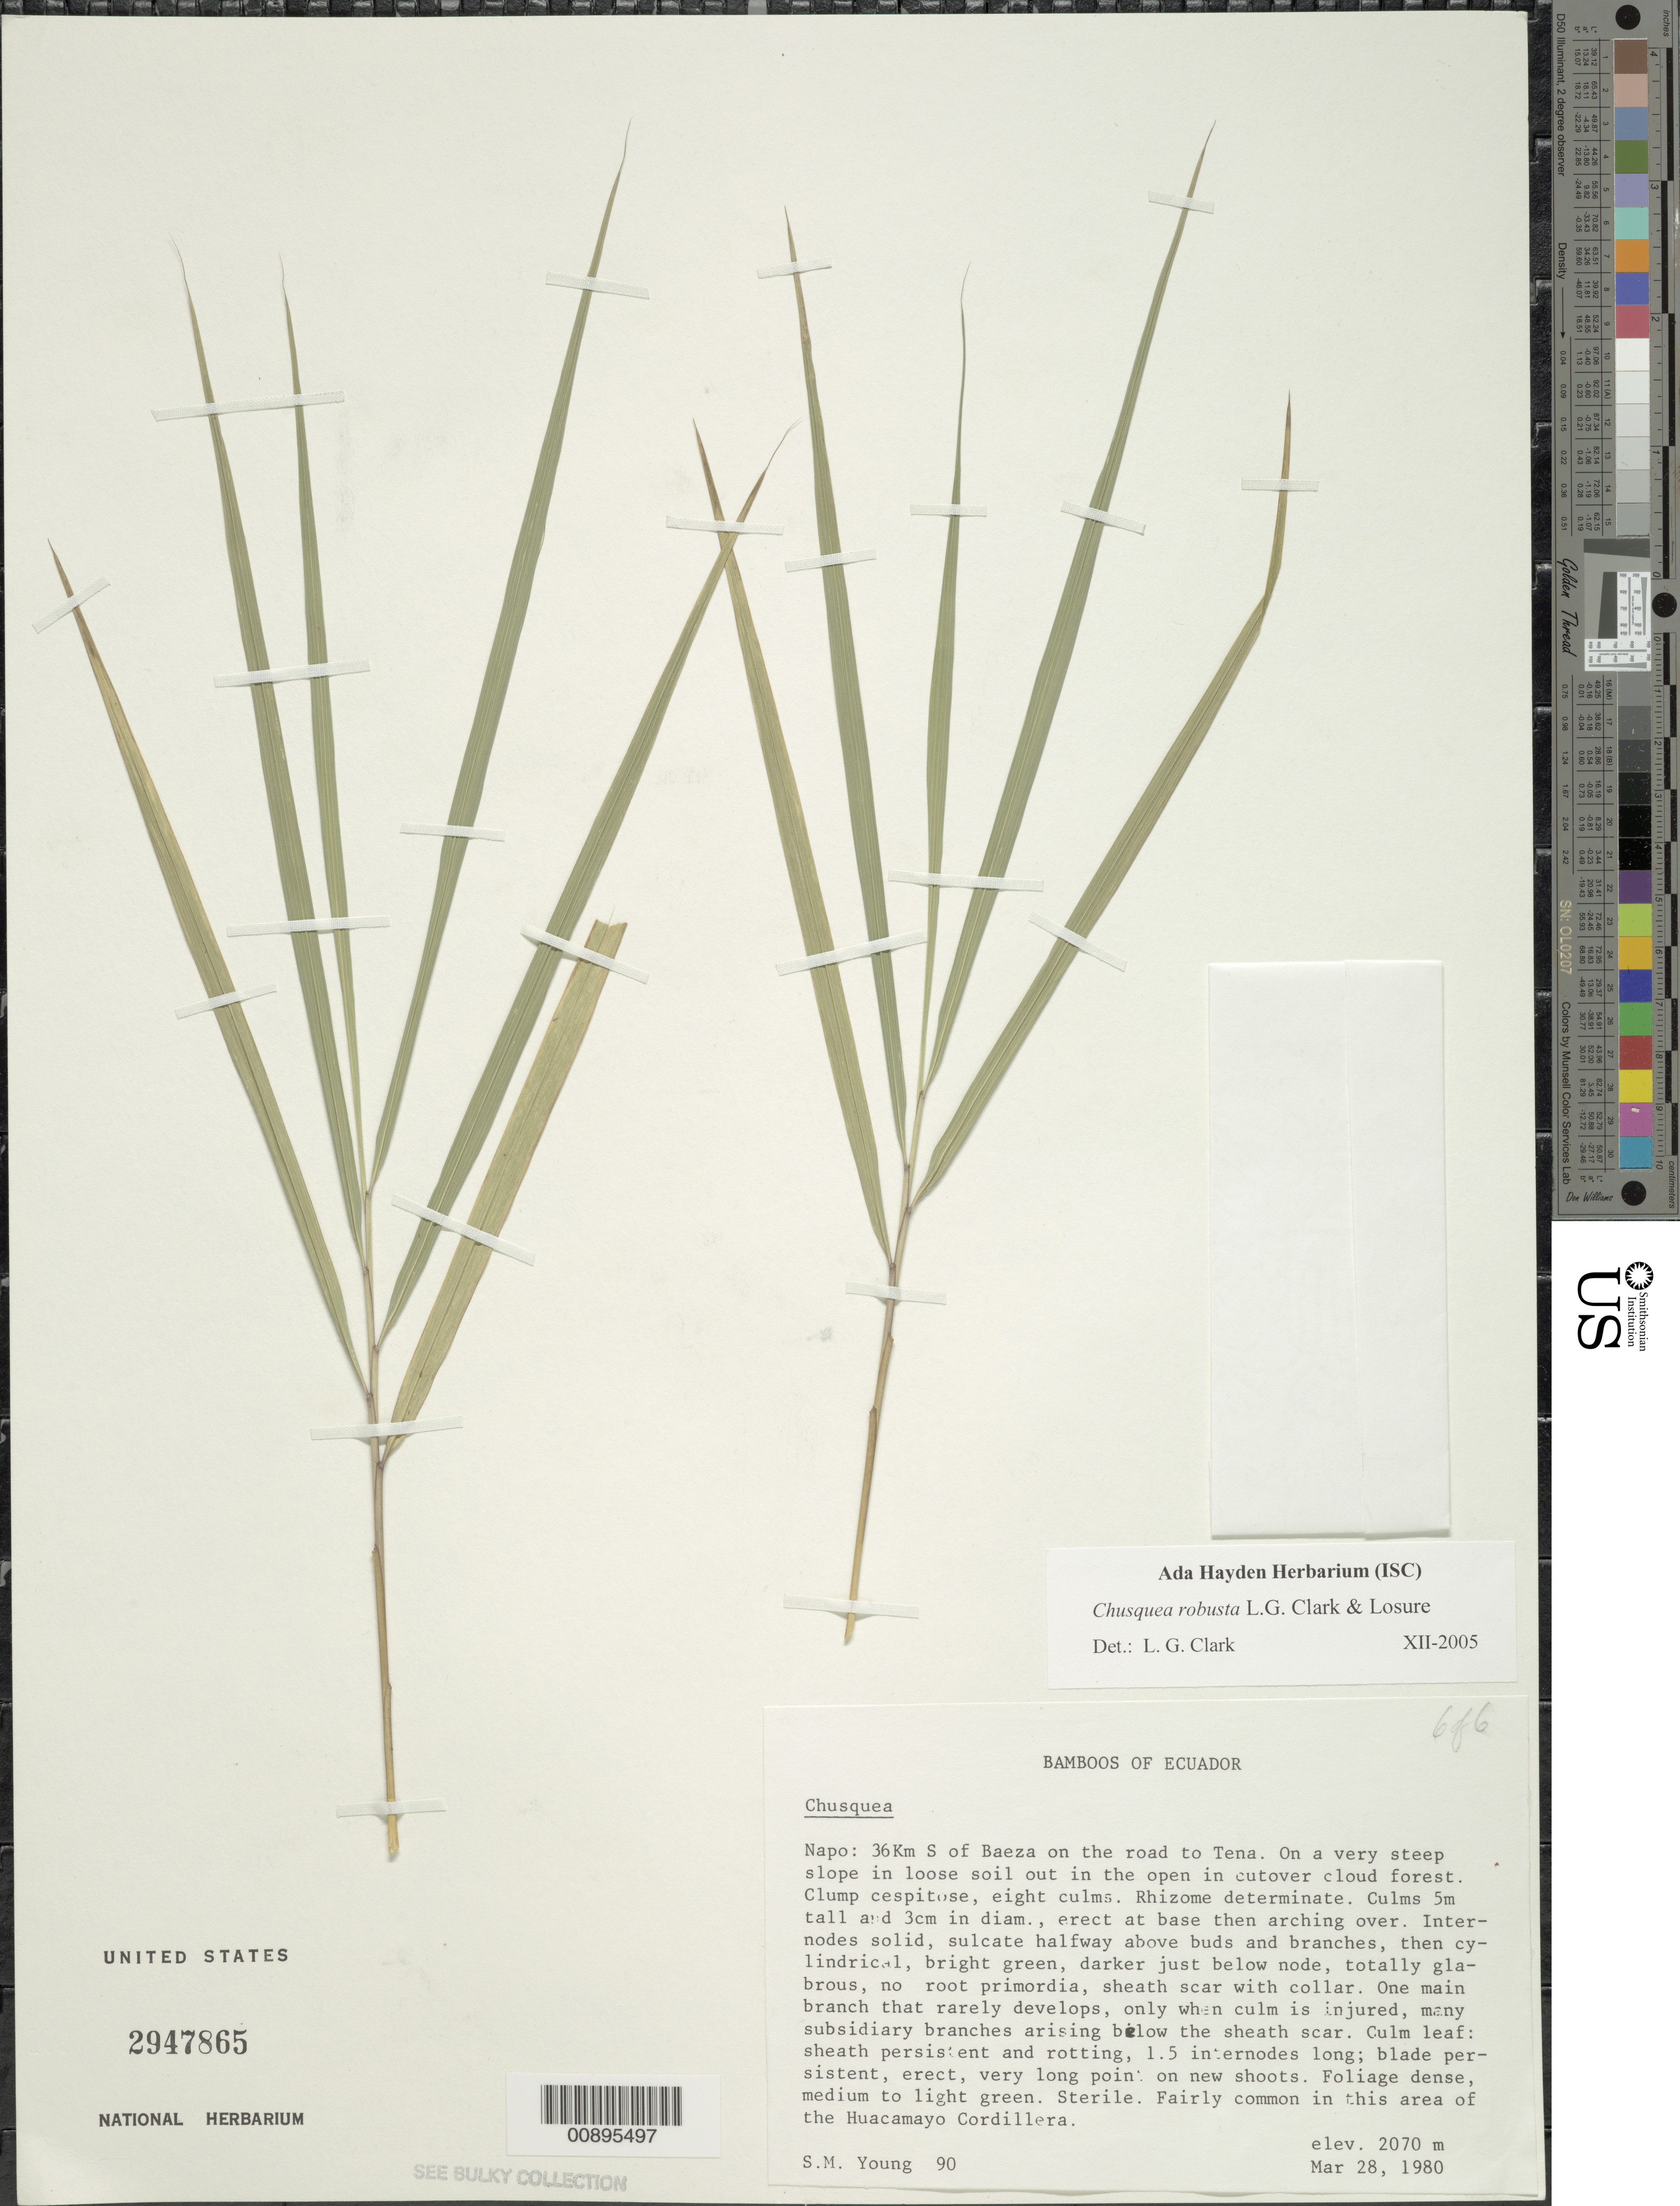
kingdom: Plantae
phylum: Tracheophyta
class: Liliopsida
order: Poales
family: Poaceae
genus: Chusquea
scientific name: Chusquea robusta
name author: L.G. Clark & Losure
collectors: S. Young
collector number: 90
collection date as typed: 28 Mar 1980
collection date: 1980-03-28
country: Ecuador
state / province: Napo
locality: Baeza/Tena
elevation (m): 2190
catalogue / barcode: US 2947865